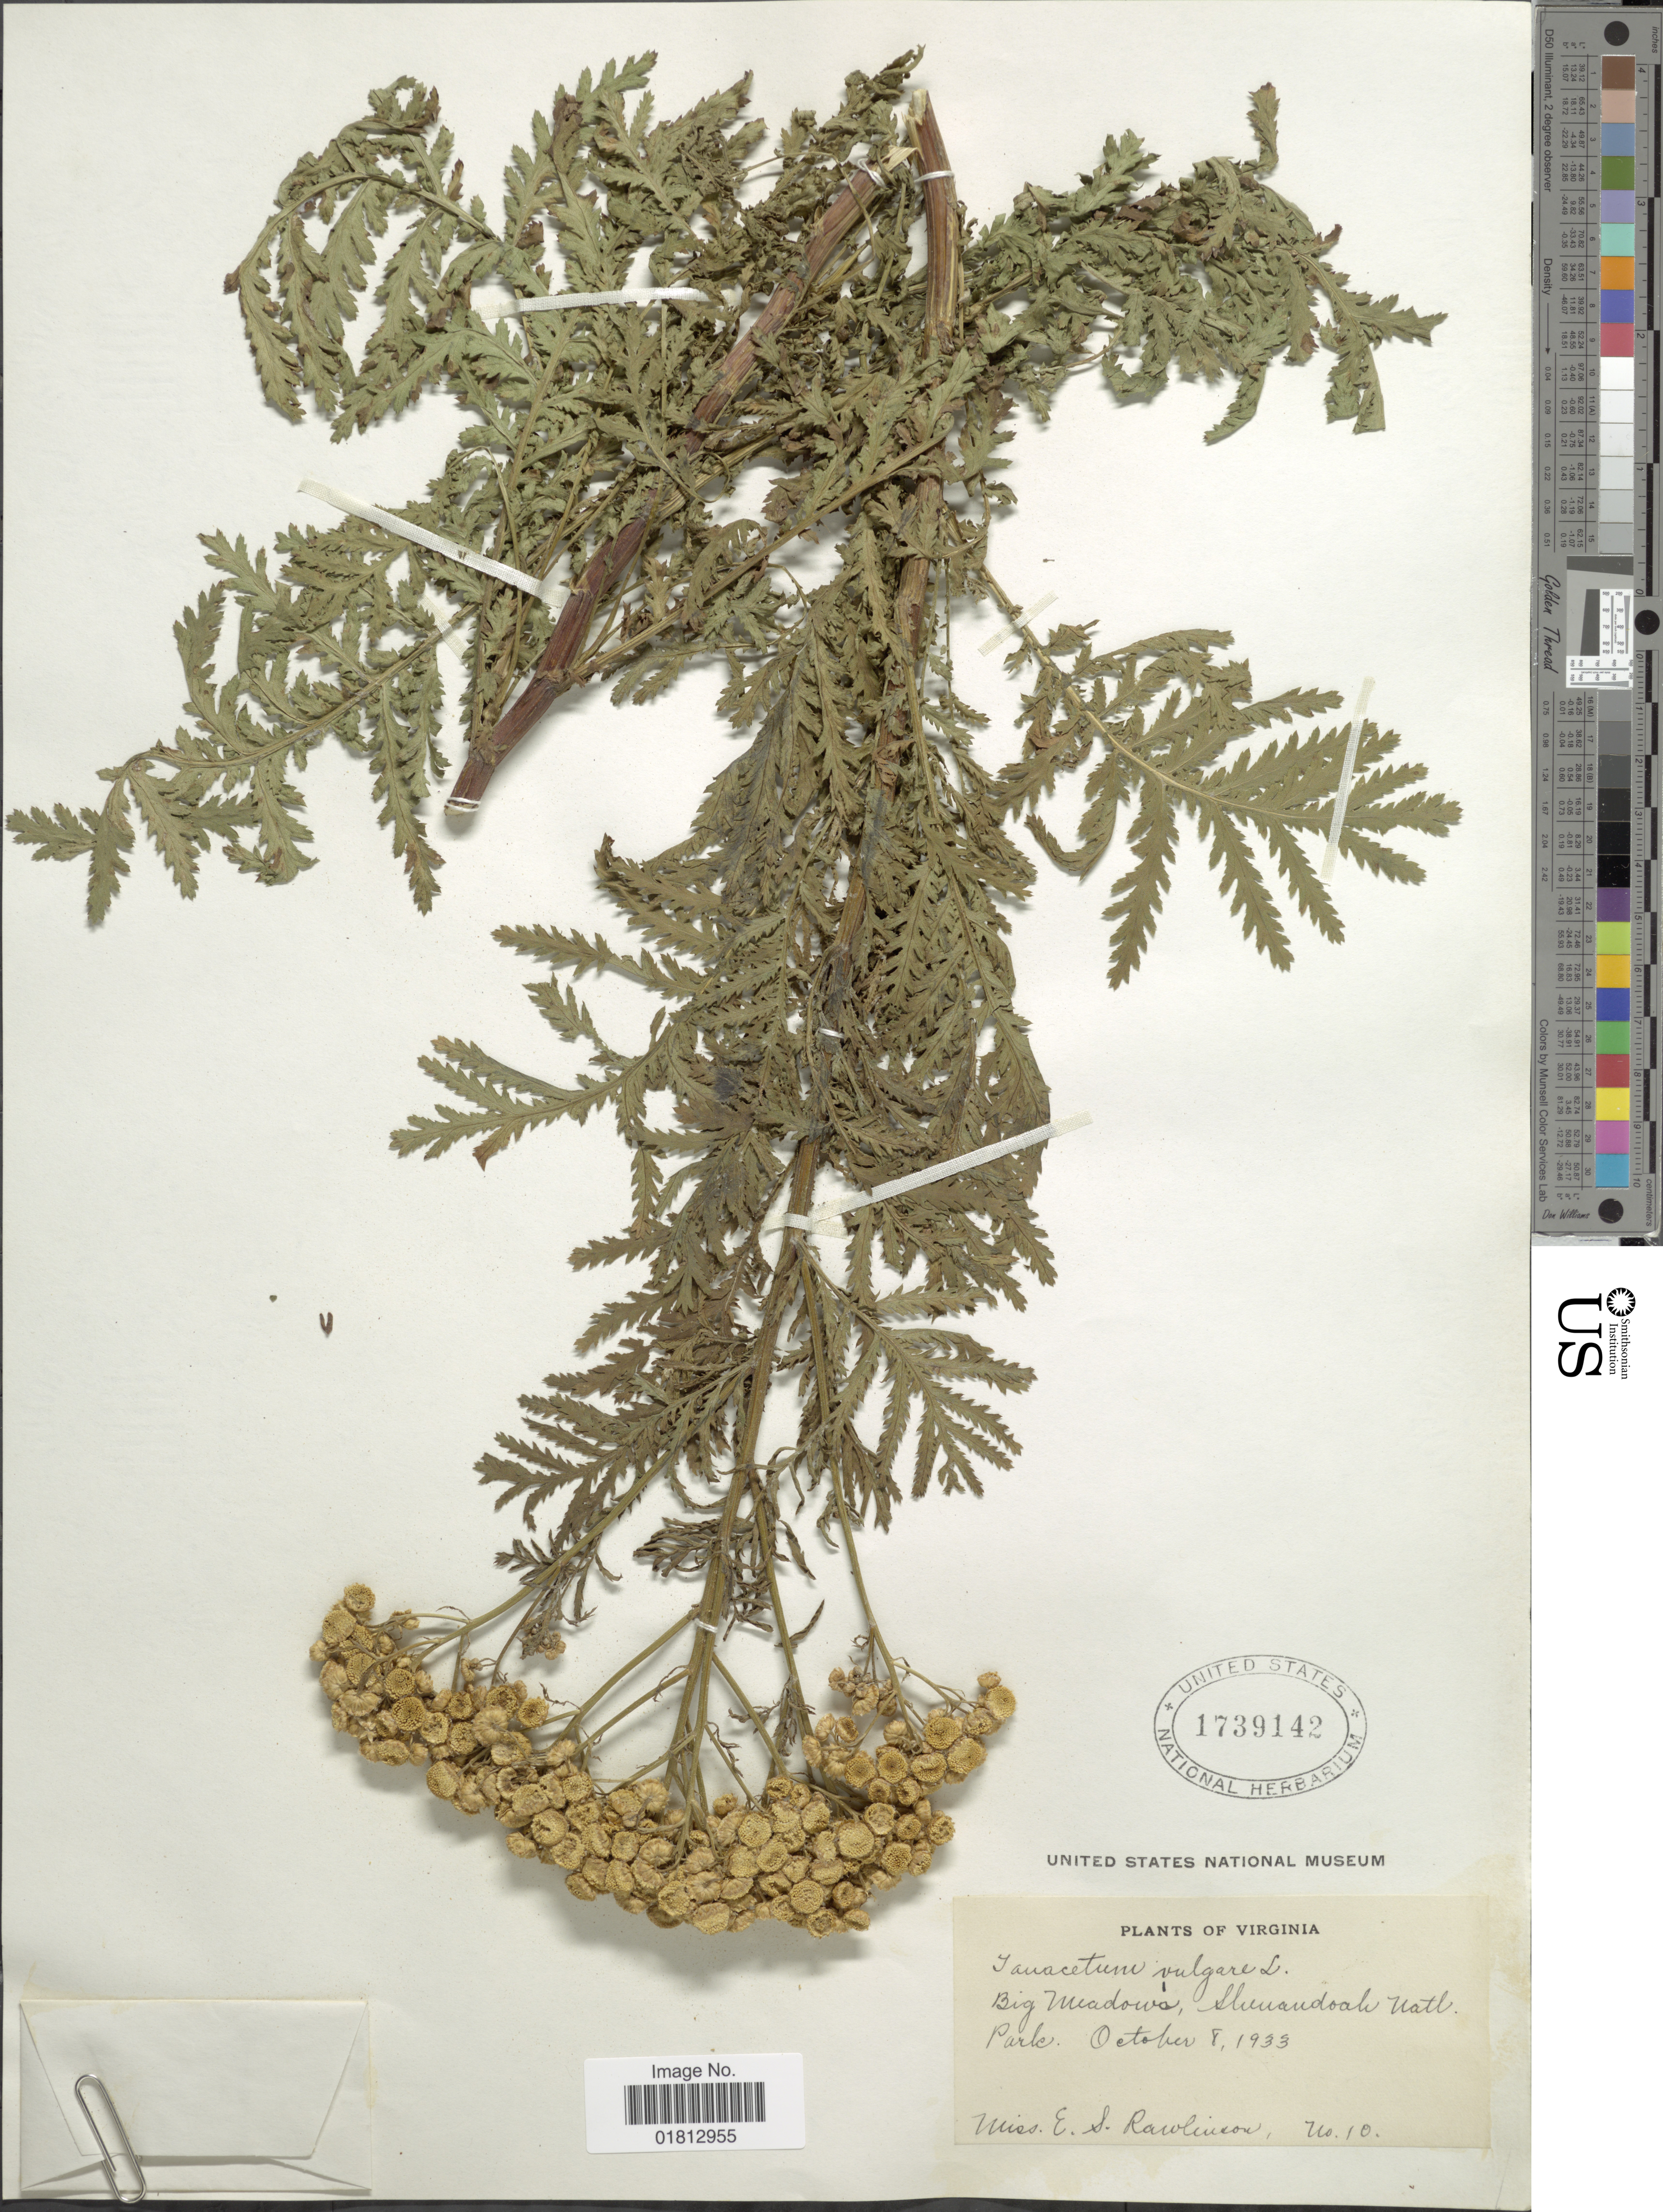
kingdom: Plantae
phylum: Tracheophyta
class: Magnoliopsida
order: Asterales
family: Asteraceae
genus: Tanacetum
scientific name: Tanacetum vulgare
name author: L.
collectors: E. S. Rawlinson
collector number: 10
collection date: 1933-10-08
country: United States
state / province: Virginia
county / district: Madison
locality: Big Meadows, Shenandoah Natl. Park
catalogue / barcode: US 1739142